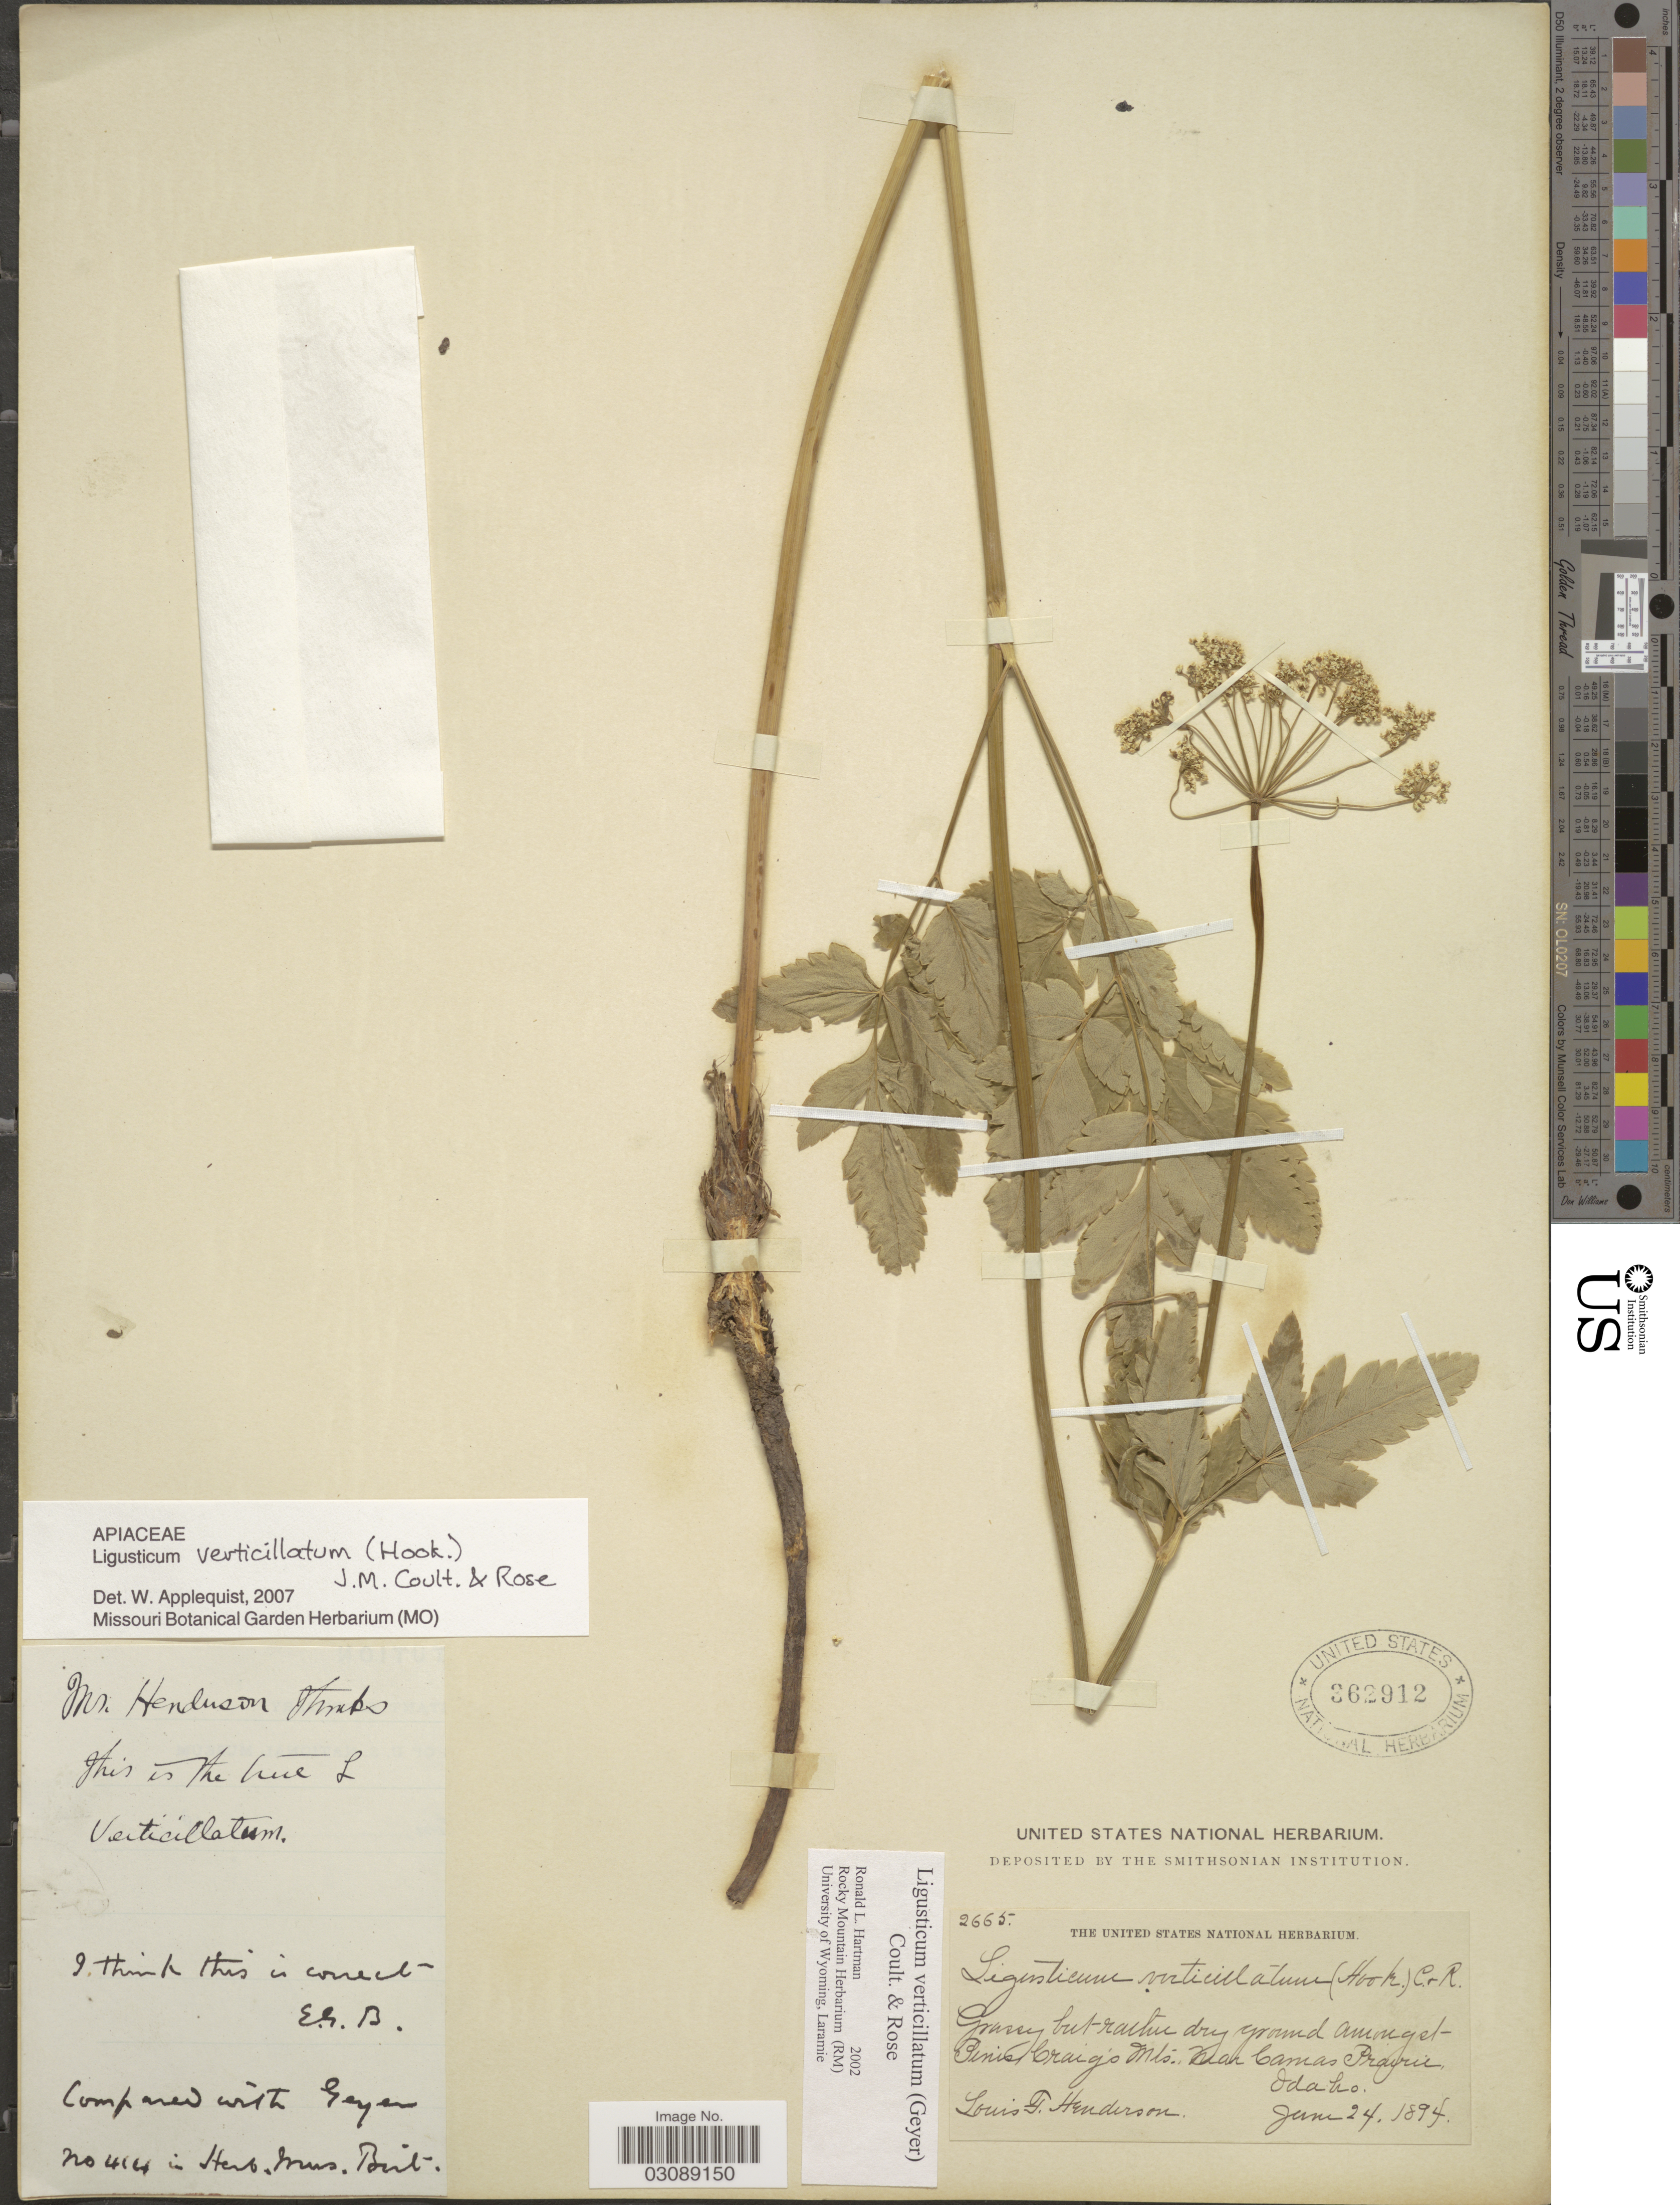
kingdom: Plantae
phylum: Tracheophyta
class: Magnoliopsida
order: Apiales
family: Apiaceae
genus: Ligusticum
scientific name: Ligusticum verticillatum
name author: (Hook.) J.M. Coult. & Rose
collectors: L. Henderson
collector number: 2665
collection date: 1894-06-24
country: United States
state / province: Idaho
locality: Grassy but rather dry ground amongst Penis, Craigo Mts., near Camas Prairie.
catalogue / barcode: US 362912